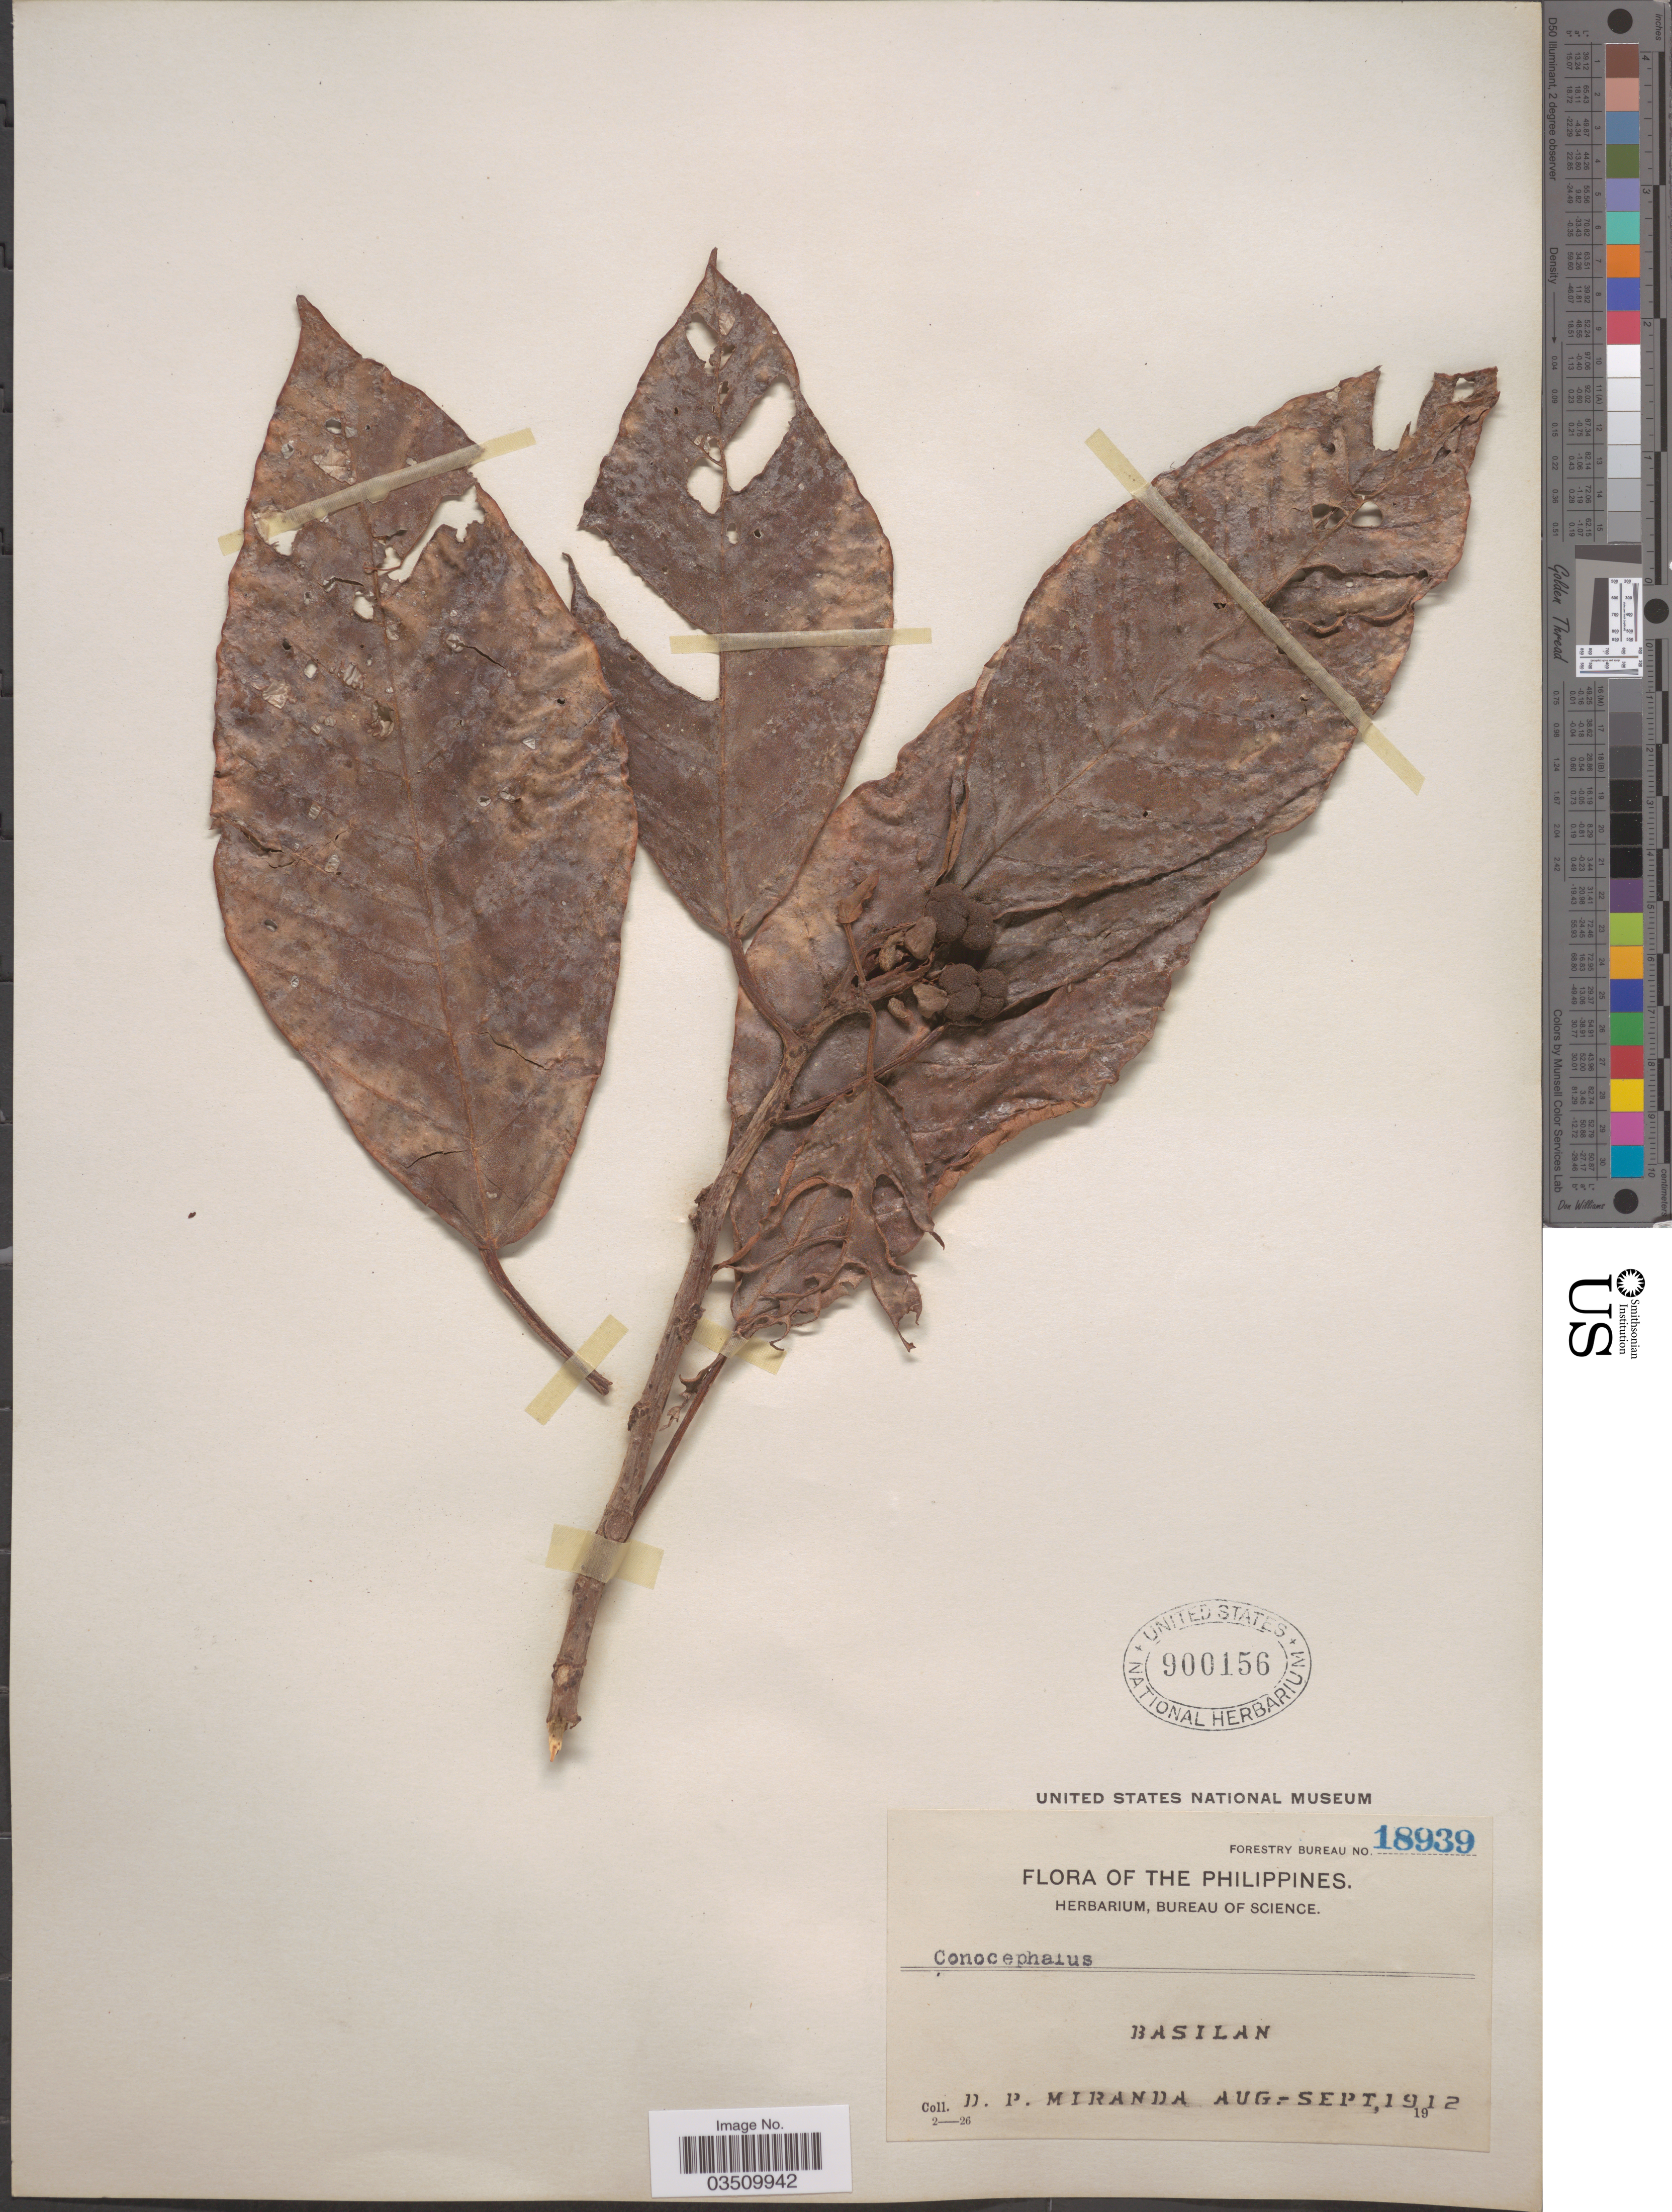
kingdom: Plantae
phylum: Tracheophyta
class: Magnoliopsida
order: Rosales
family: Urticaceae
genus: Poikilospermum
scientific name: Poikilospermum sp.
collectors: D. P. Miranda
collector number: Forestry Bureau 18939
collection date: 1912-08/1912-09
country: Philippines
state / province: Muslim Mindanao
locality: Basilan.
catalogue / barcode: US 900156